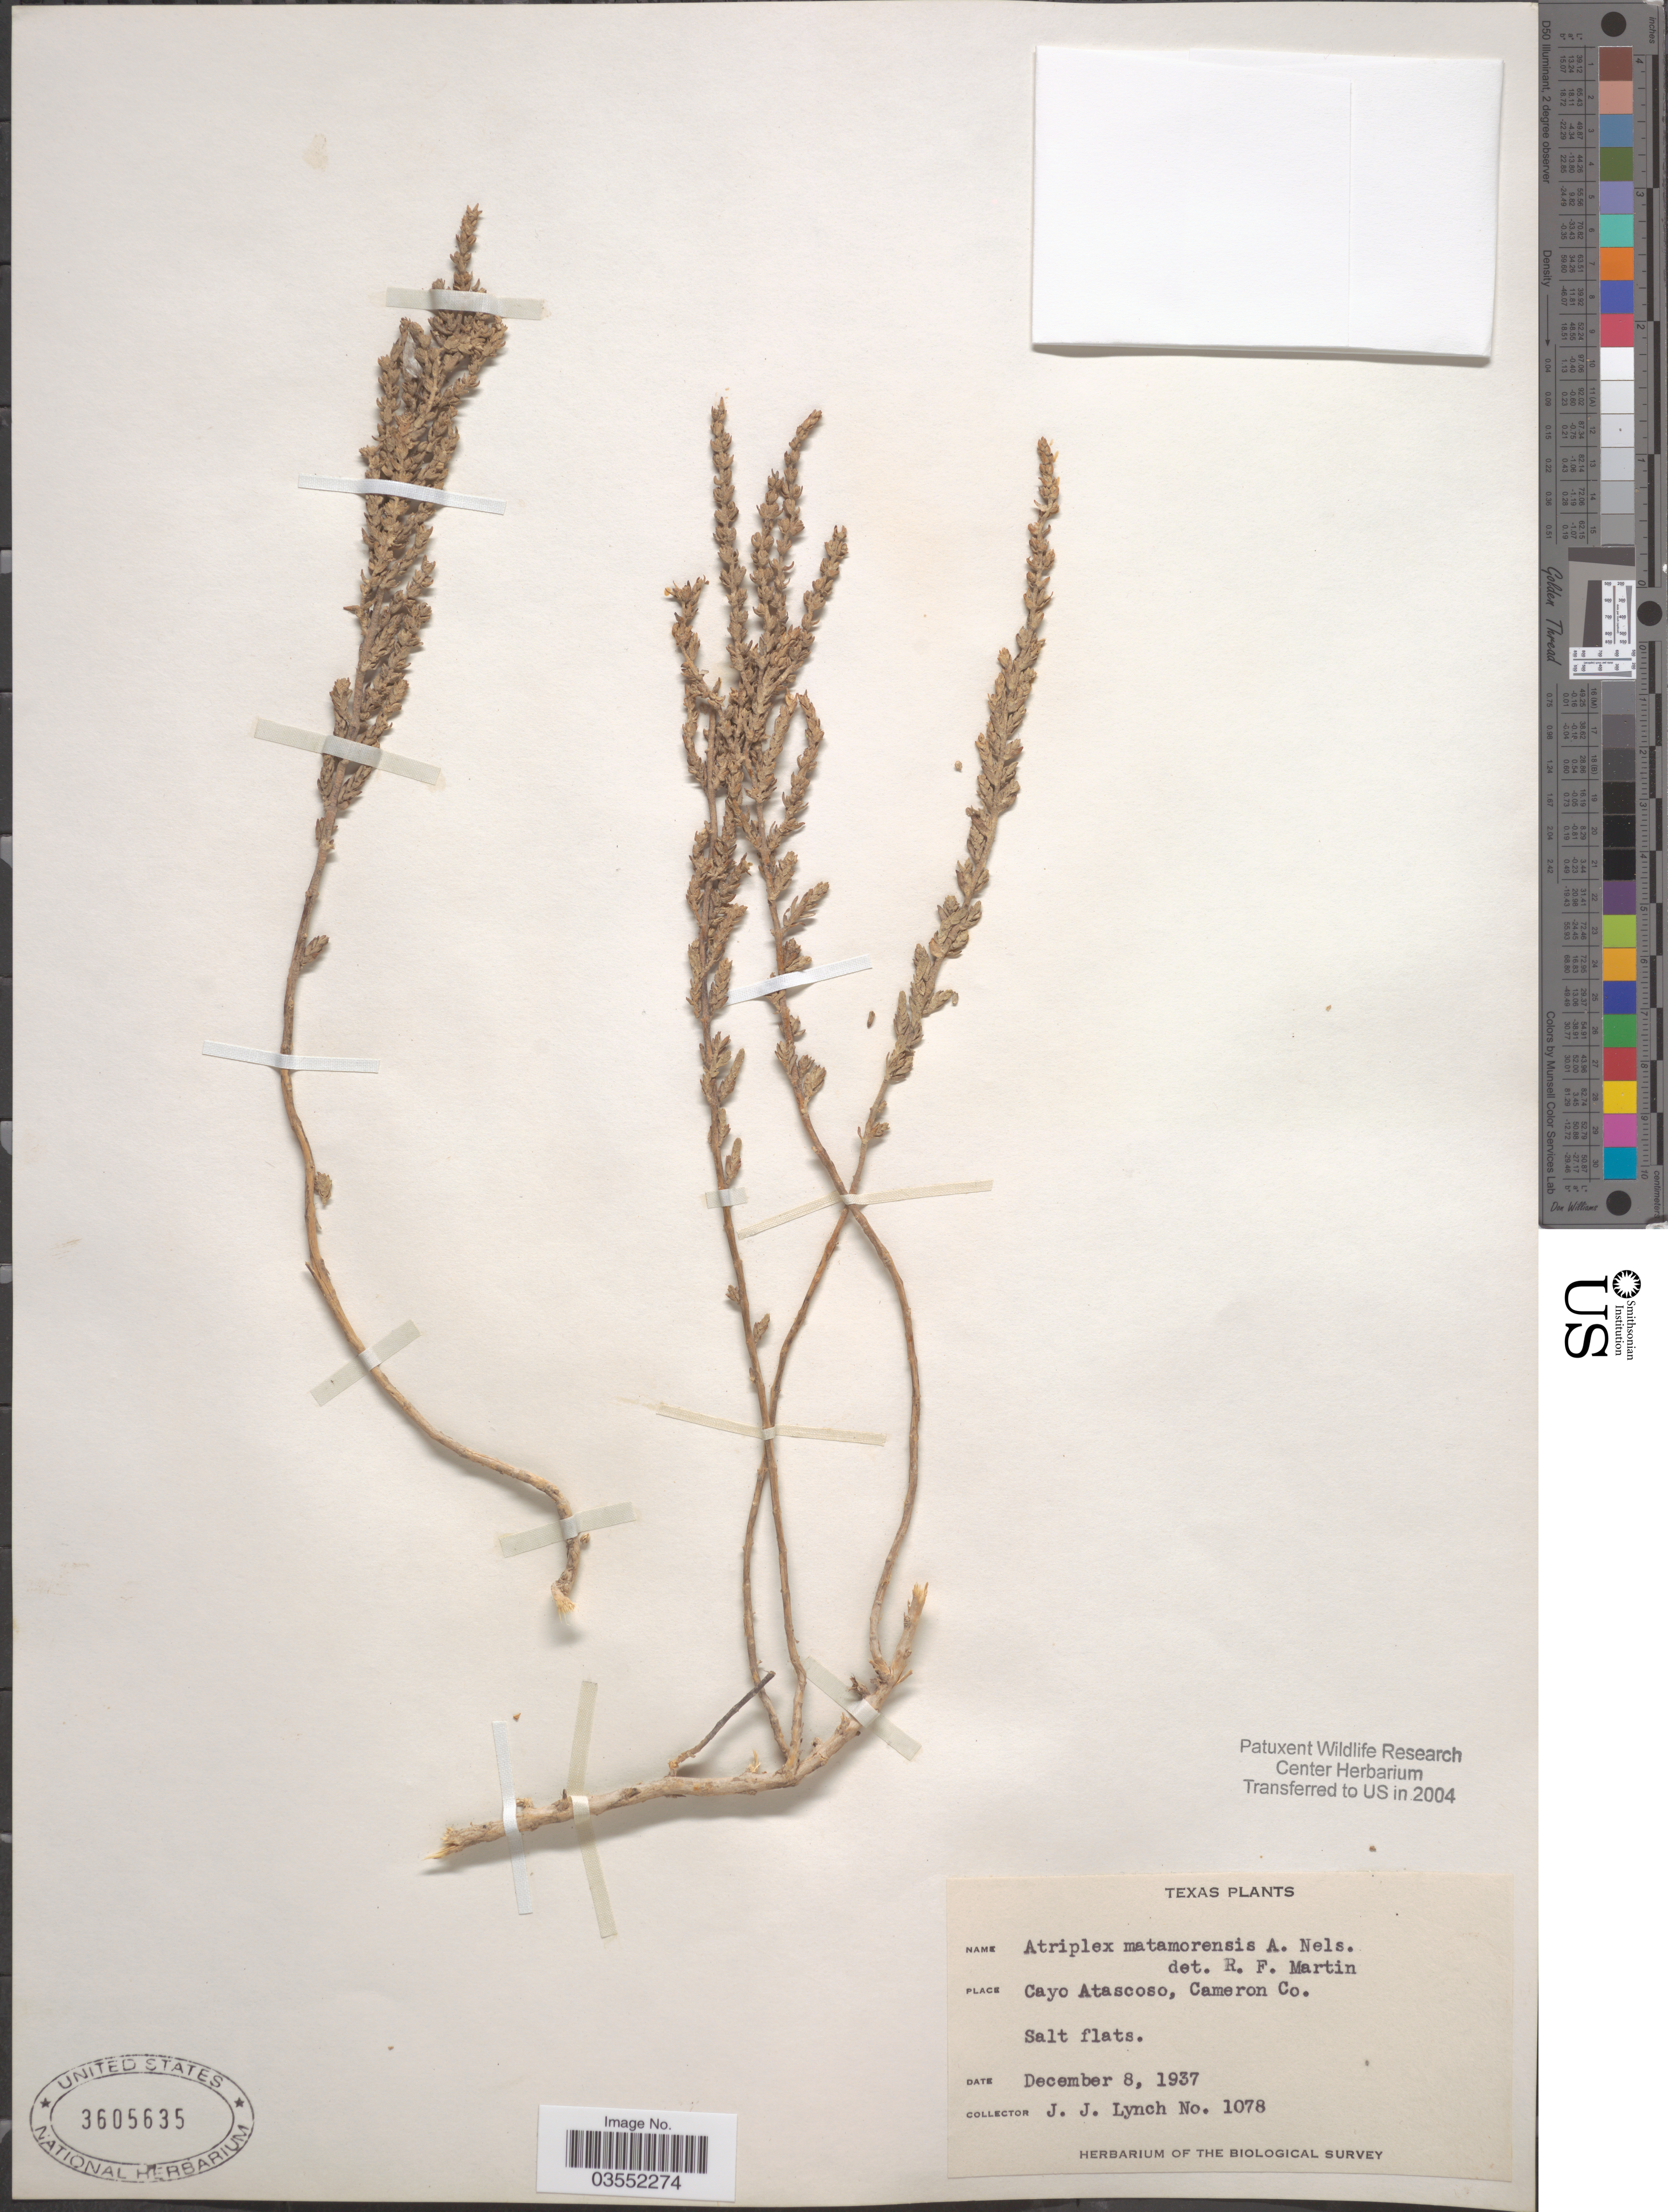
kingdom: Plantae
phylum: Tracheophyta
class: Magnoliopsida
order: Caryophyllales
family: Amaranthaceae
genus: Atriplex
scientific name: Atriplex matamorensis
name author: A. Nelson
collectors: J. Lynch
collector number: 1078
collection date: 1937-12-08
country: United States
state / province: Texas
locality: Cayo Atascoso, Cameron Co. Salt flats.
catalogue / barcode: US 3605635